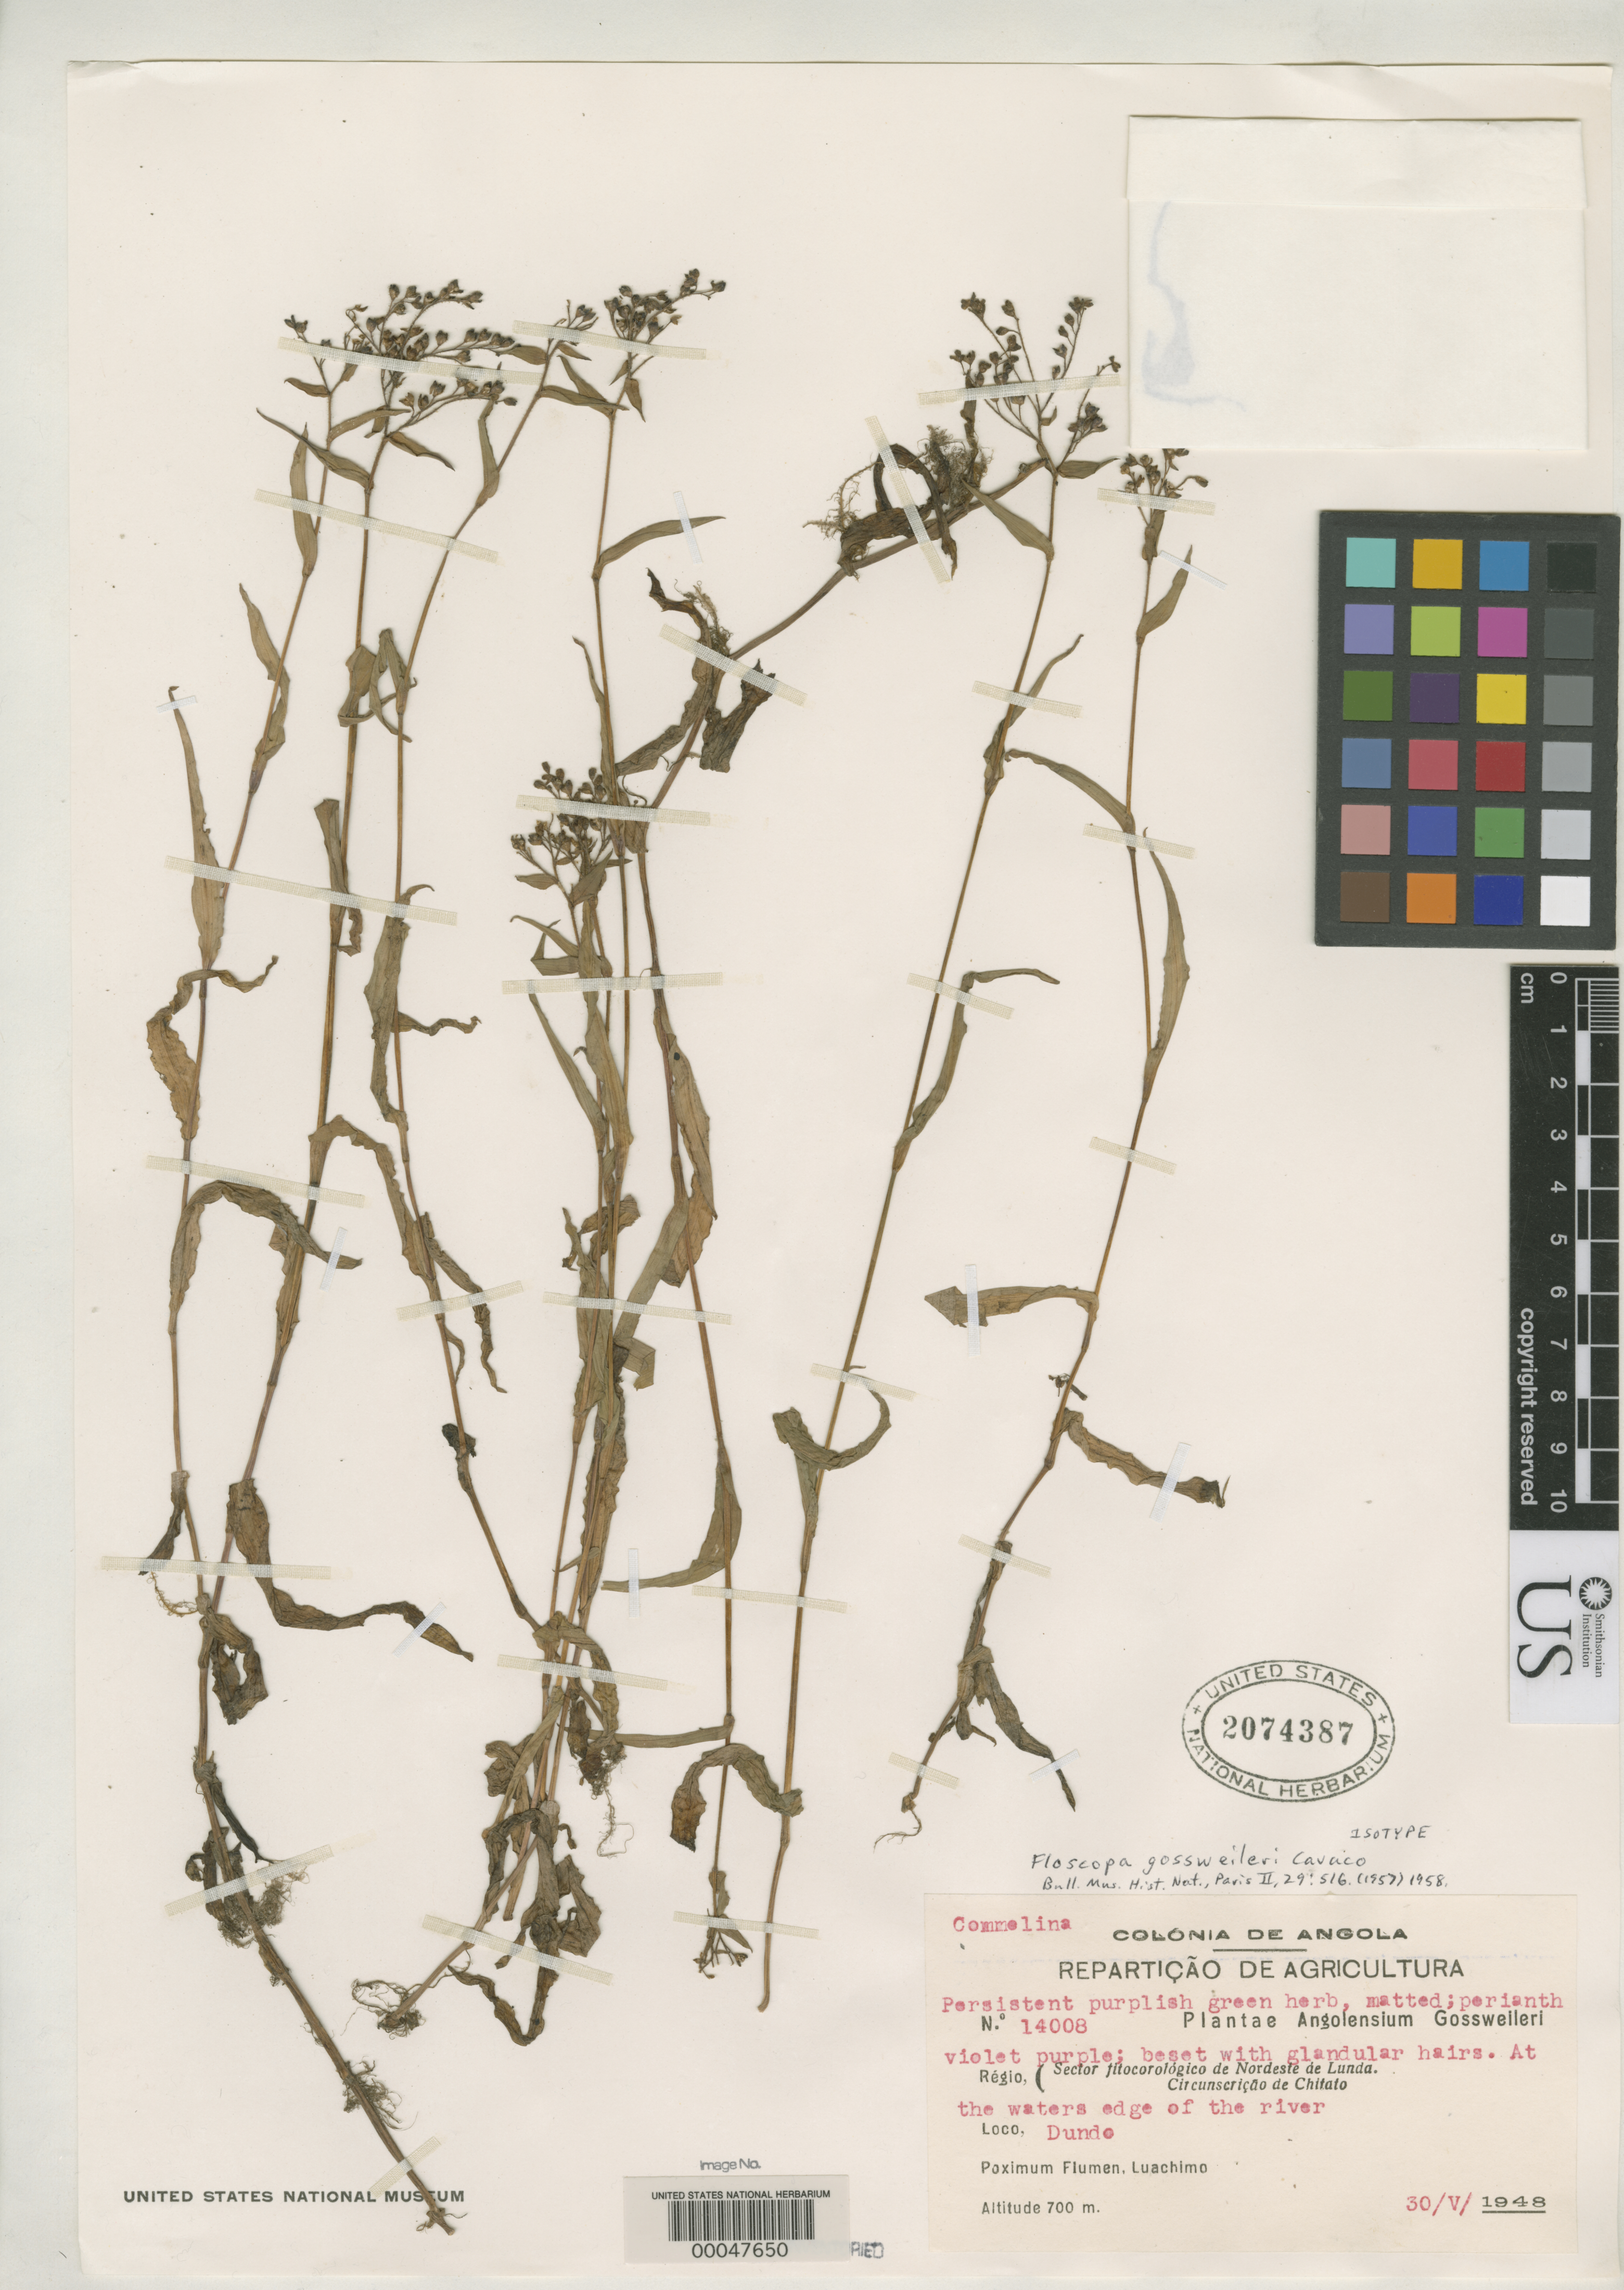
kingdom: Plantae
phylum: Tracheophyta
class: Liliopsida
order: Commelinales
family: Commelinaceae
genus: Floscopa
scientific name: Floscopa gossweileri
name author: Cavaco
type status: Isotype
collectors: J. Gossweiler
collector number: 14008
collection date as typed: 30 May 1948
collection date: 1948-05-30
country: Angola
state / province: Lunda Norte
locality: Dundo, sector fitocorologico de nordeste de Lunda, circunscricao de Chitato, waters edge of river.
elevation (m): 700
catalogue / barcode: US 2074387